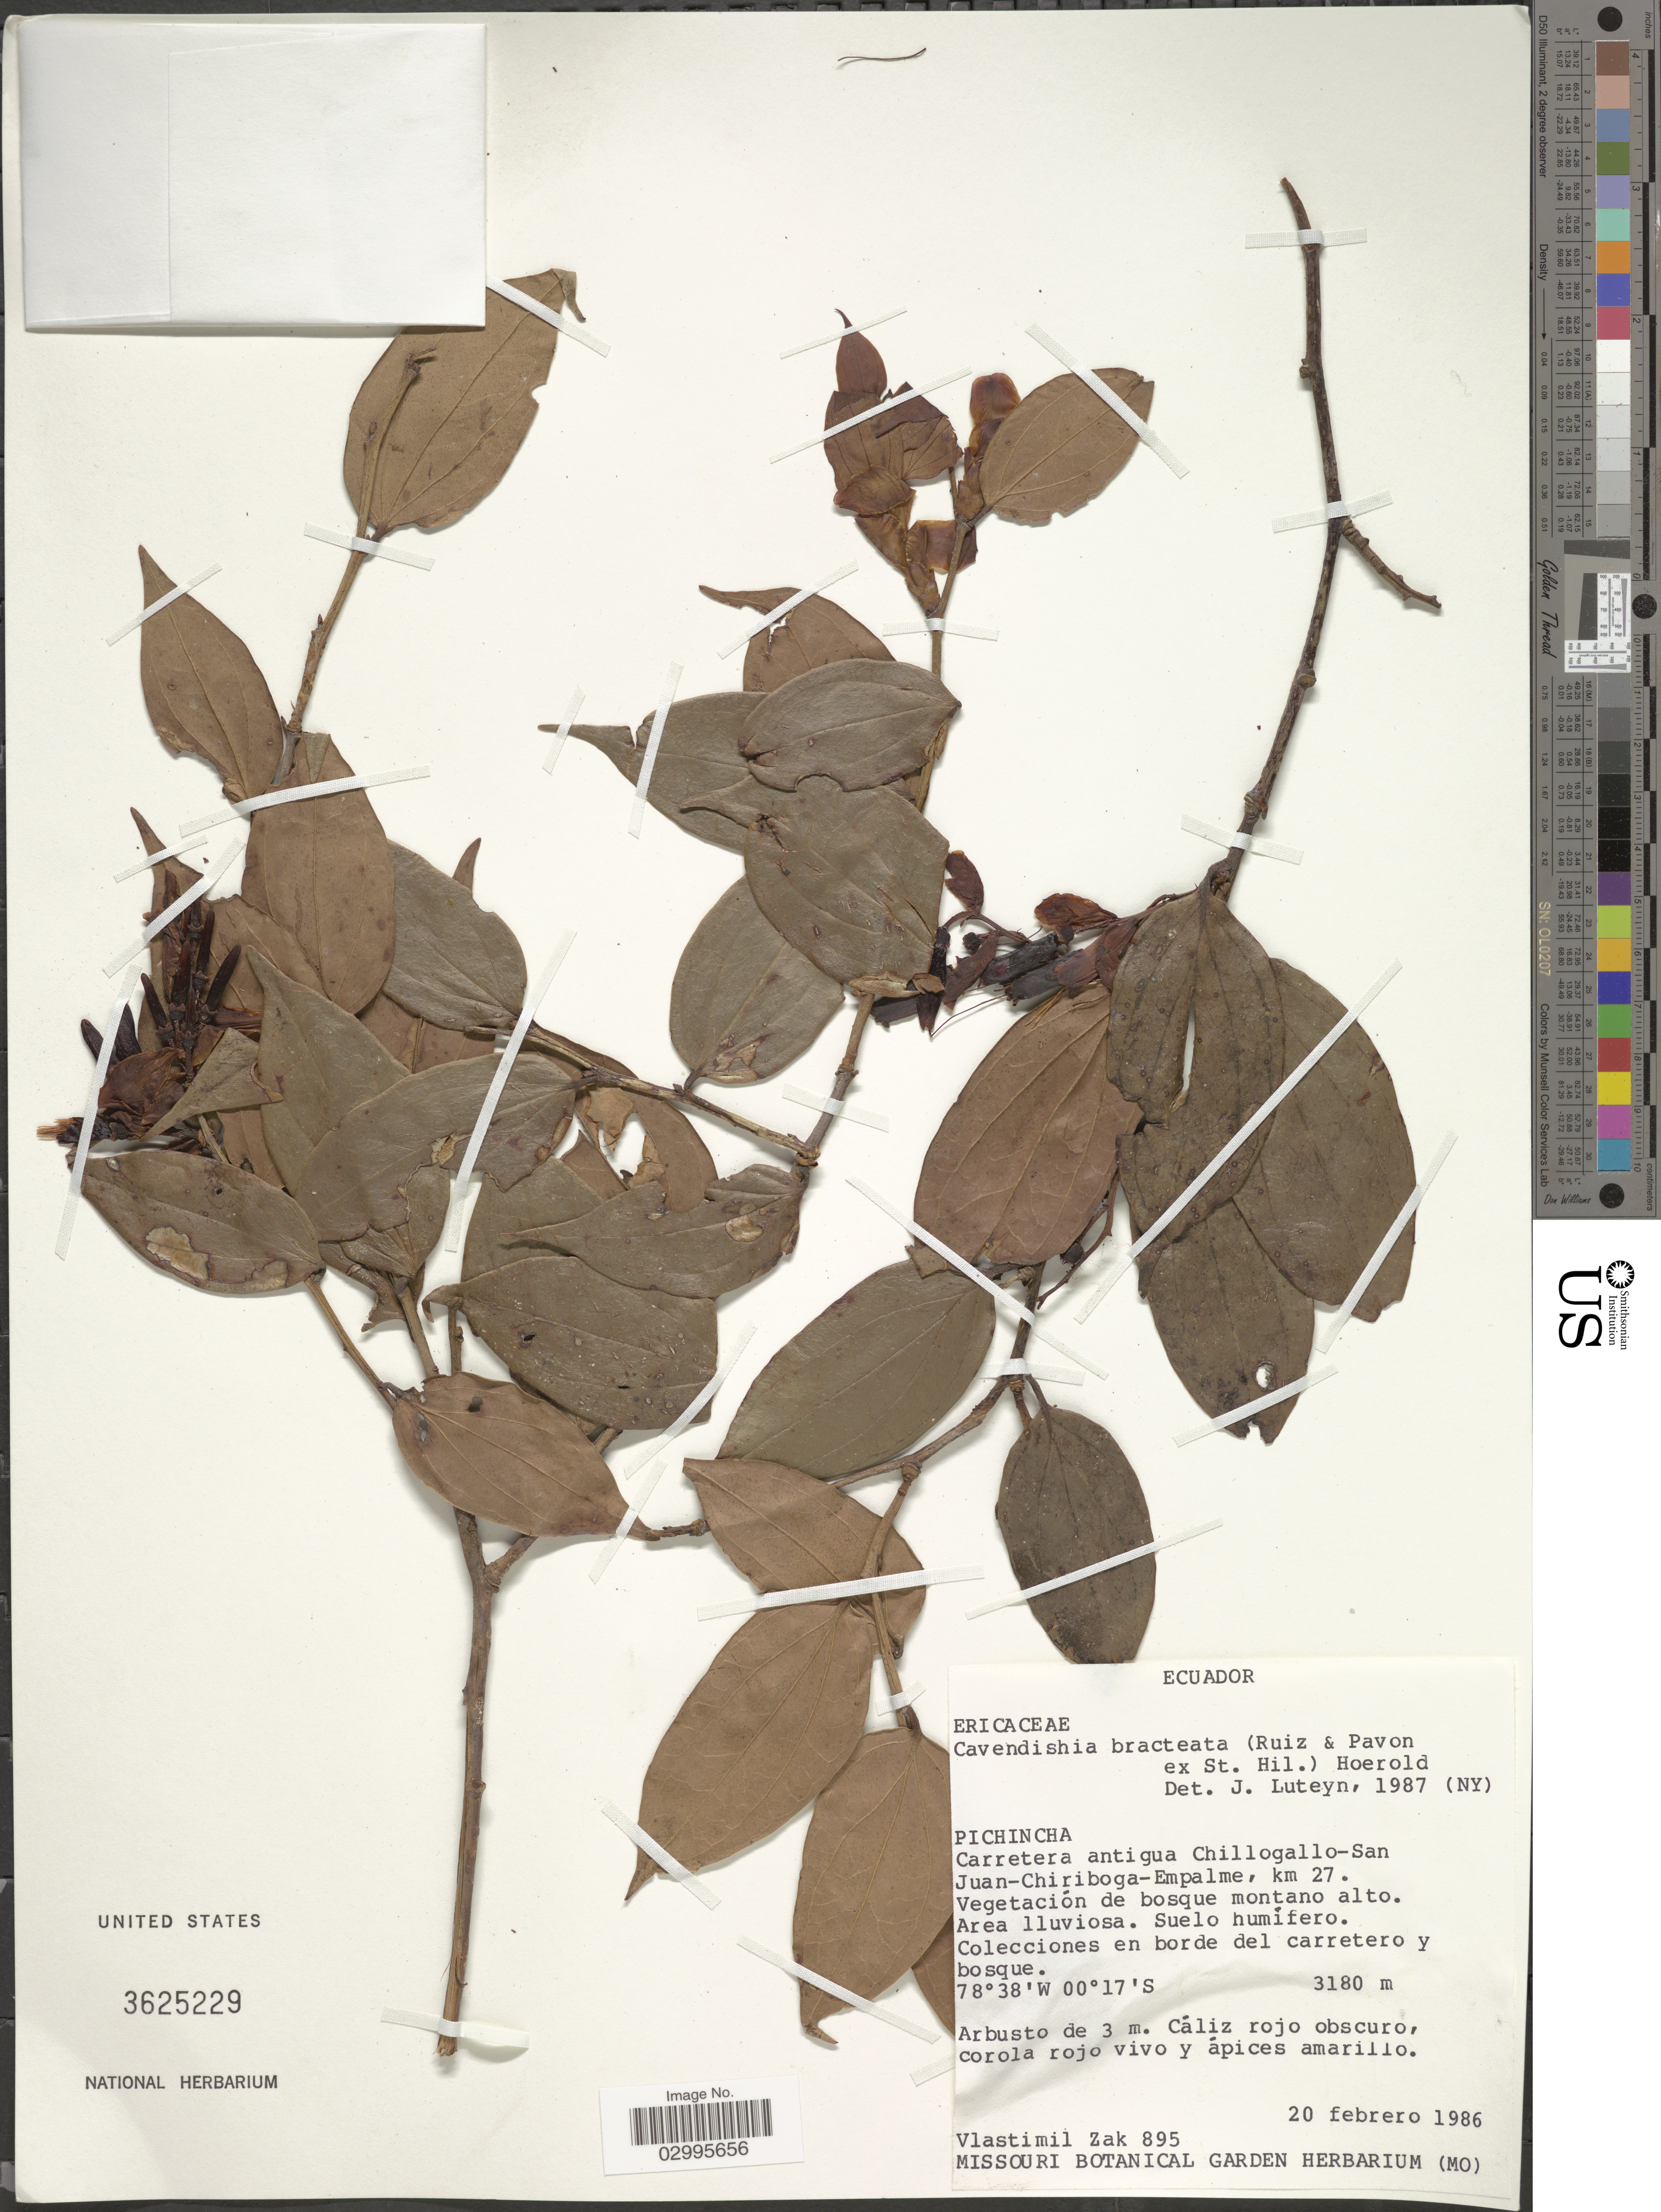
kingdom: Plantae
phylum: Tracheophyta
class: Magnoliopsida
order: Ericales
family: Ericaceae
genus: Cavendishia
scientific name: Cavendishia bracteata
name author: (Ruiz & Pav. ex J. St.-Hil.) Hoerold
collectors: V. Zak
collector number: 895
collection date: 1986-02-20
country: Ecuador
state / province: Pichincha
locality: Carretera antigua Chillogallo - San Juan - Chiriboga - Empalme, km 27.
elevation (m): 3180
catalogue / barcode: US 3625229